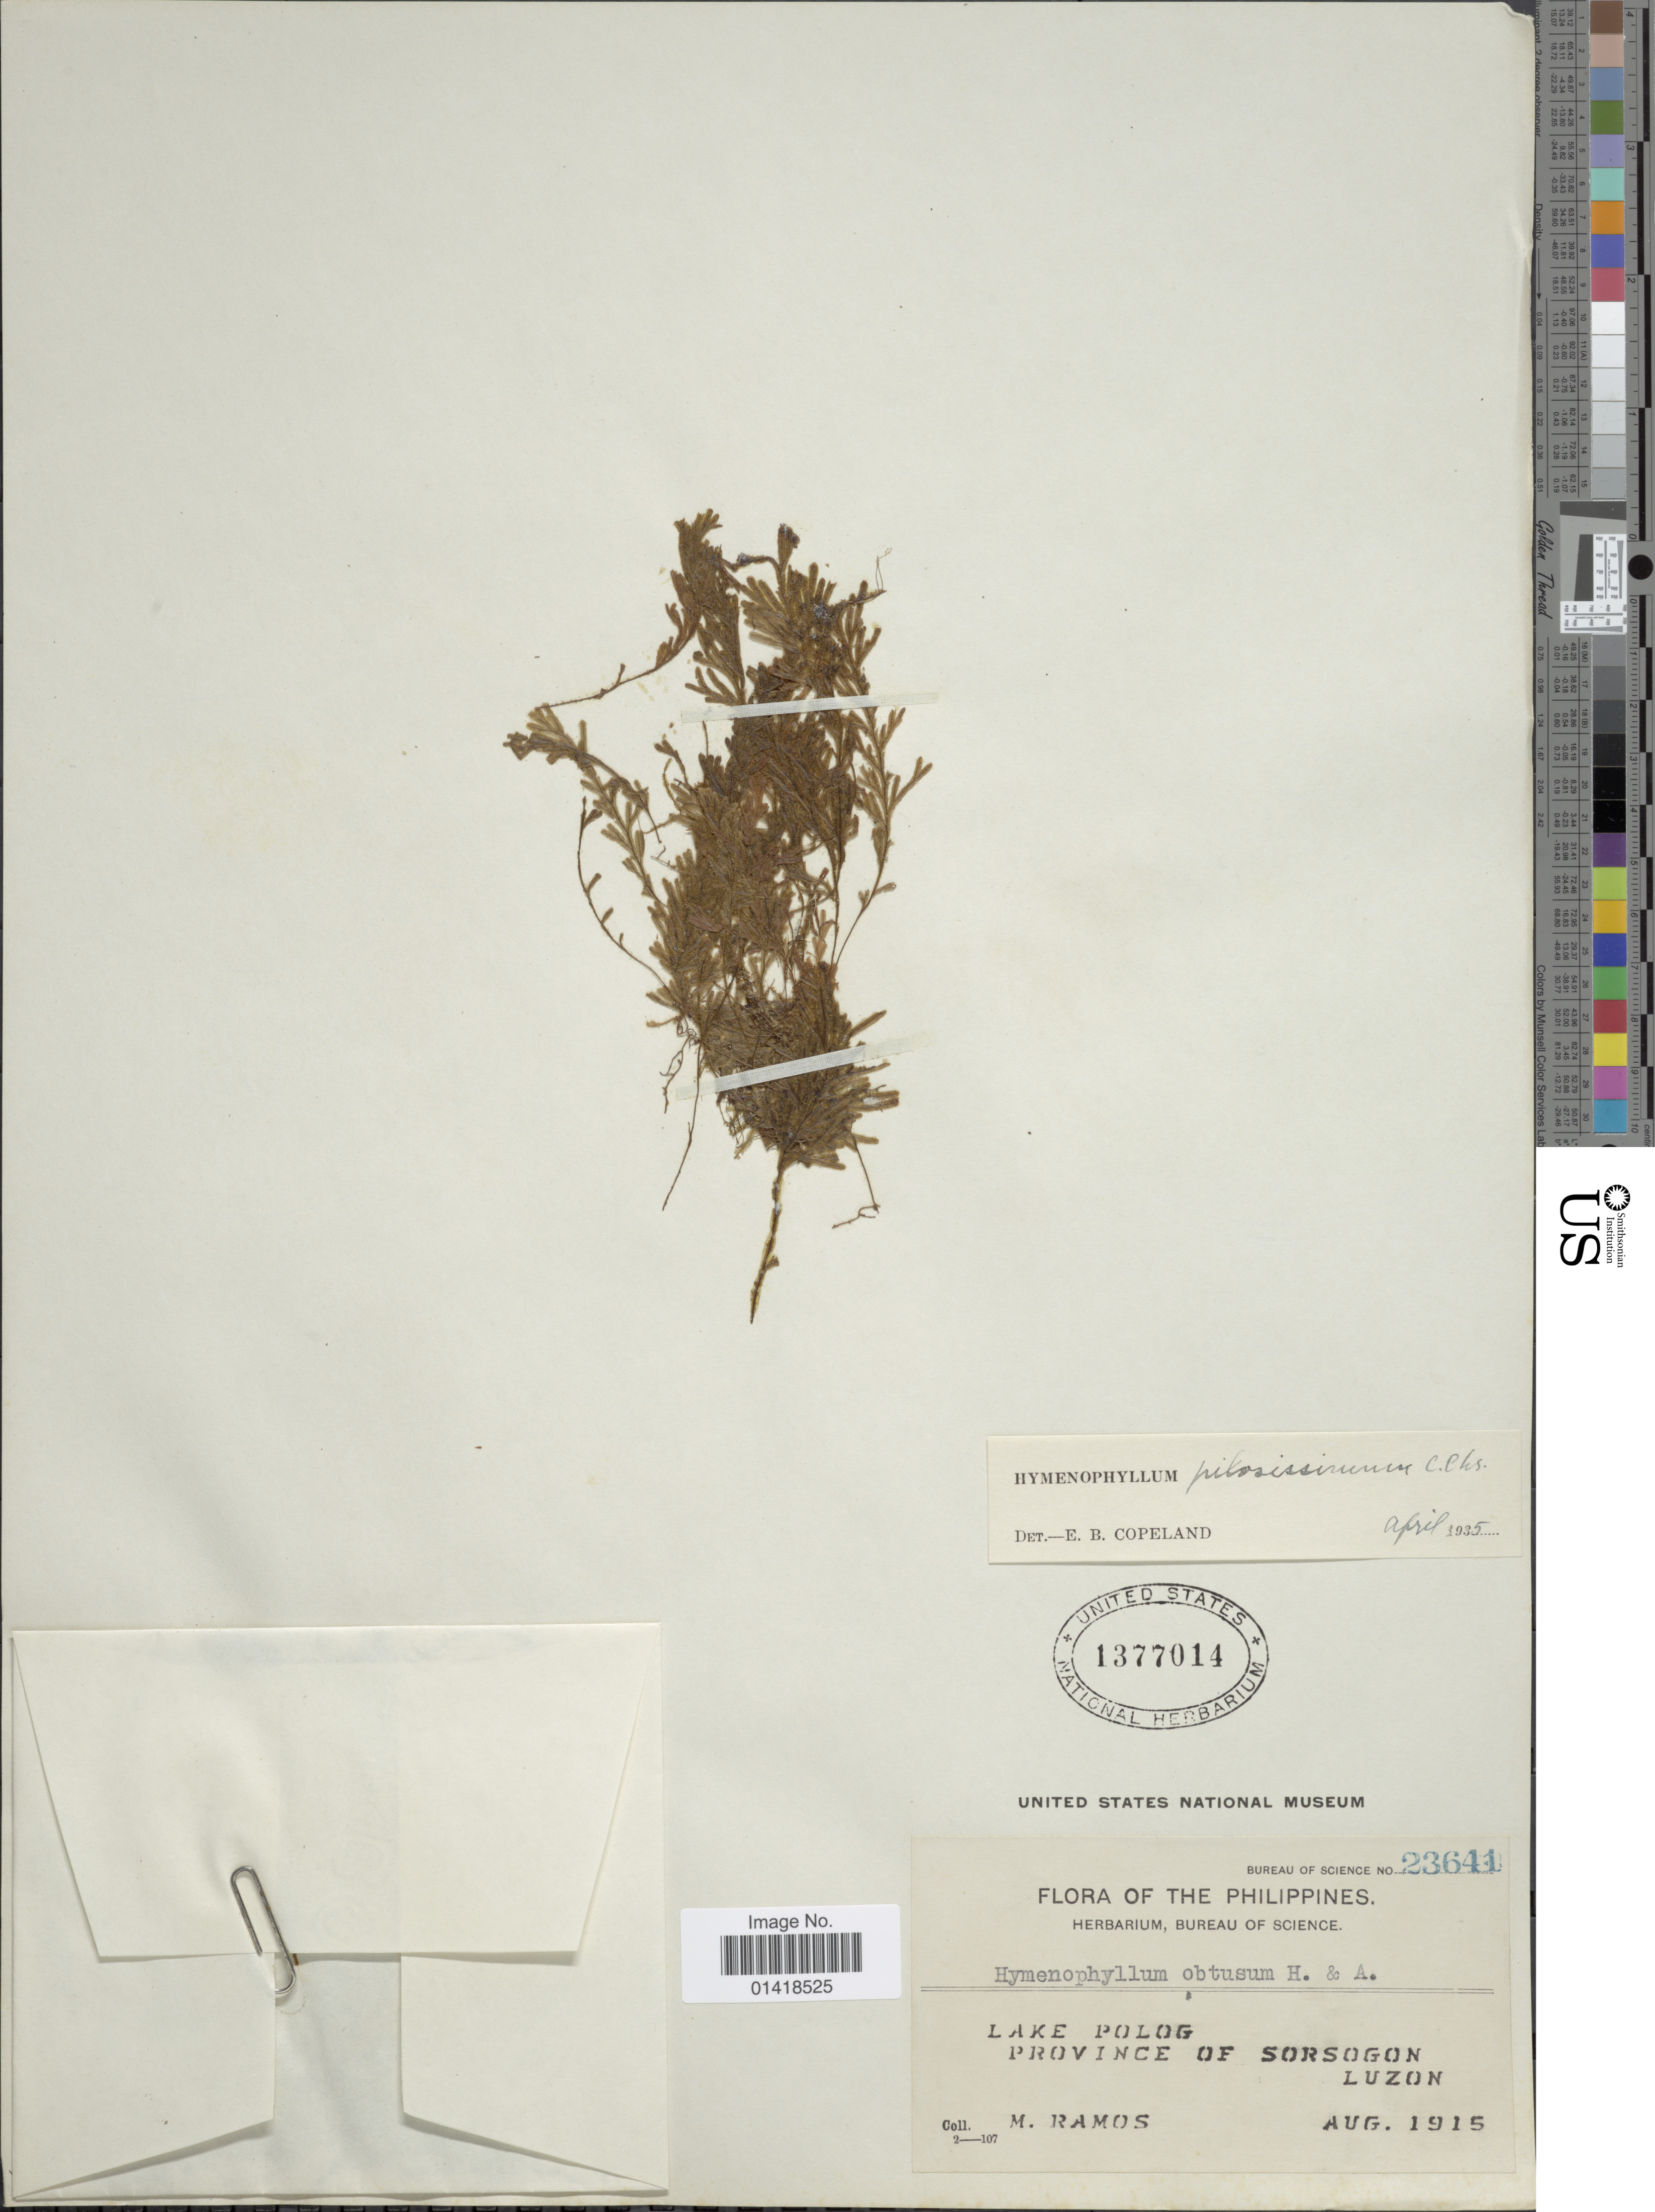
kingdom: Plantae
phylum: Tracheophyta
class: Polypodiopsida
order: Hymenophyllales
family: Hymenophyllaceae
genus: Hymenophyllum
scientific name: Hymenophyllum pilosissimum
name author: C. Chr.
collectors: M. Ramos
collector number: Bureau of Science 23641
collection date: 1915-08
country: Philippines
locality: The Philippines. Lake Polog. Province of Sorsogon. Luzon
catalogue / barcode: US 1377014